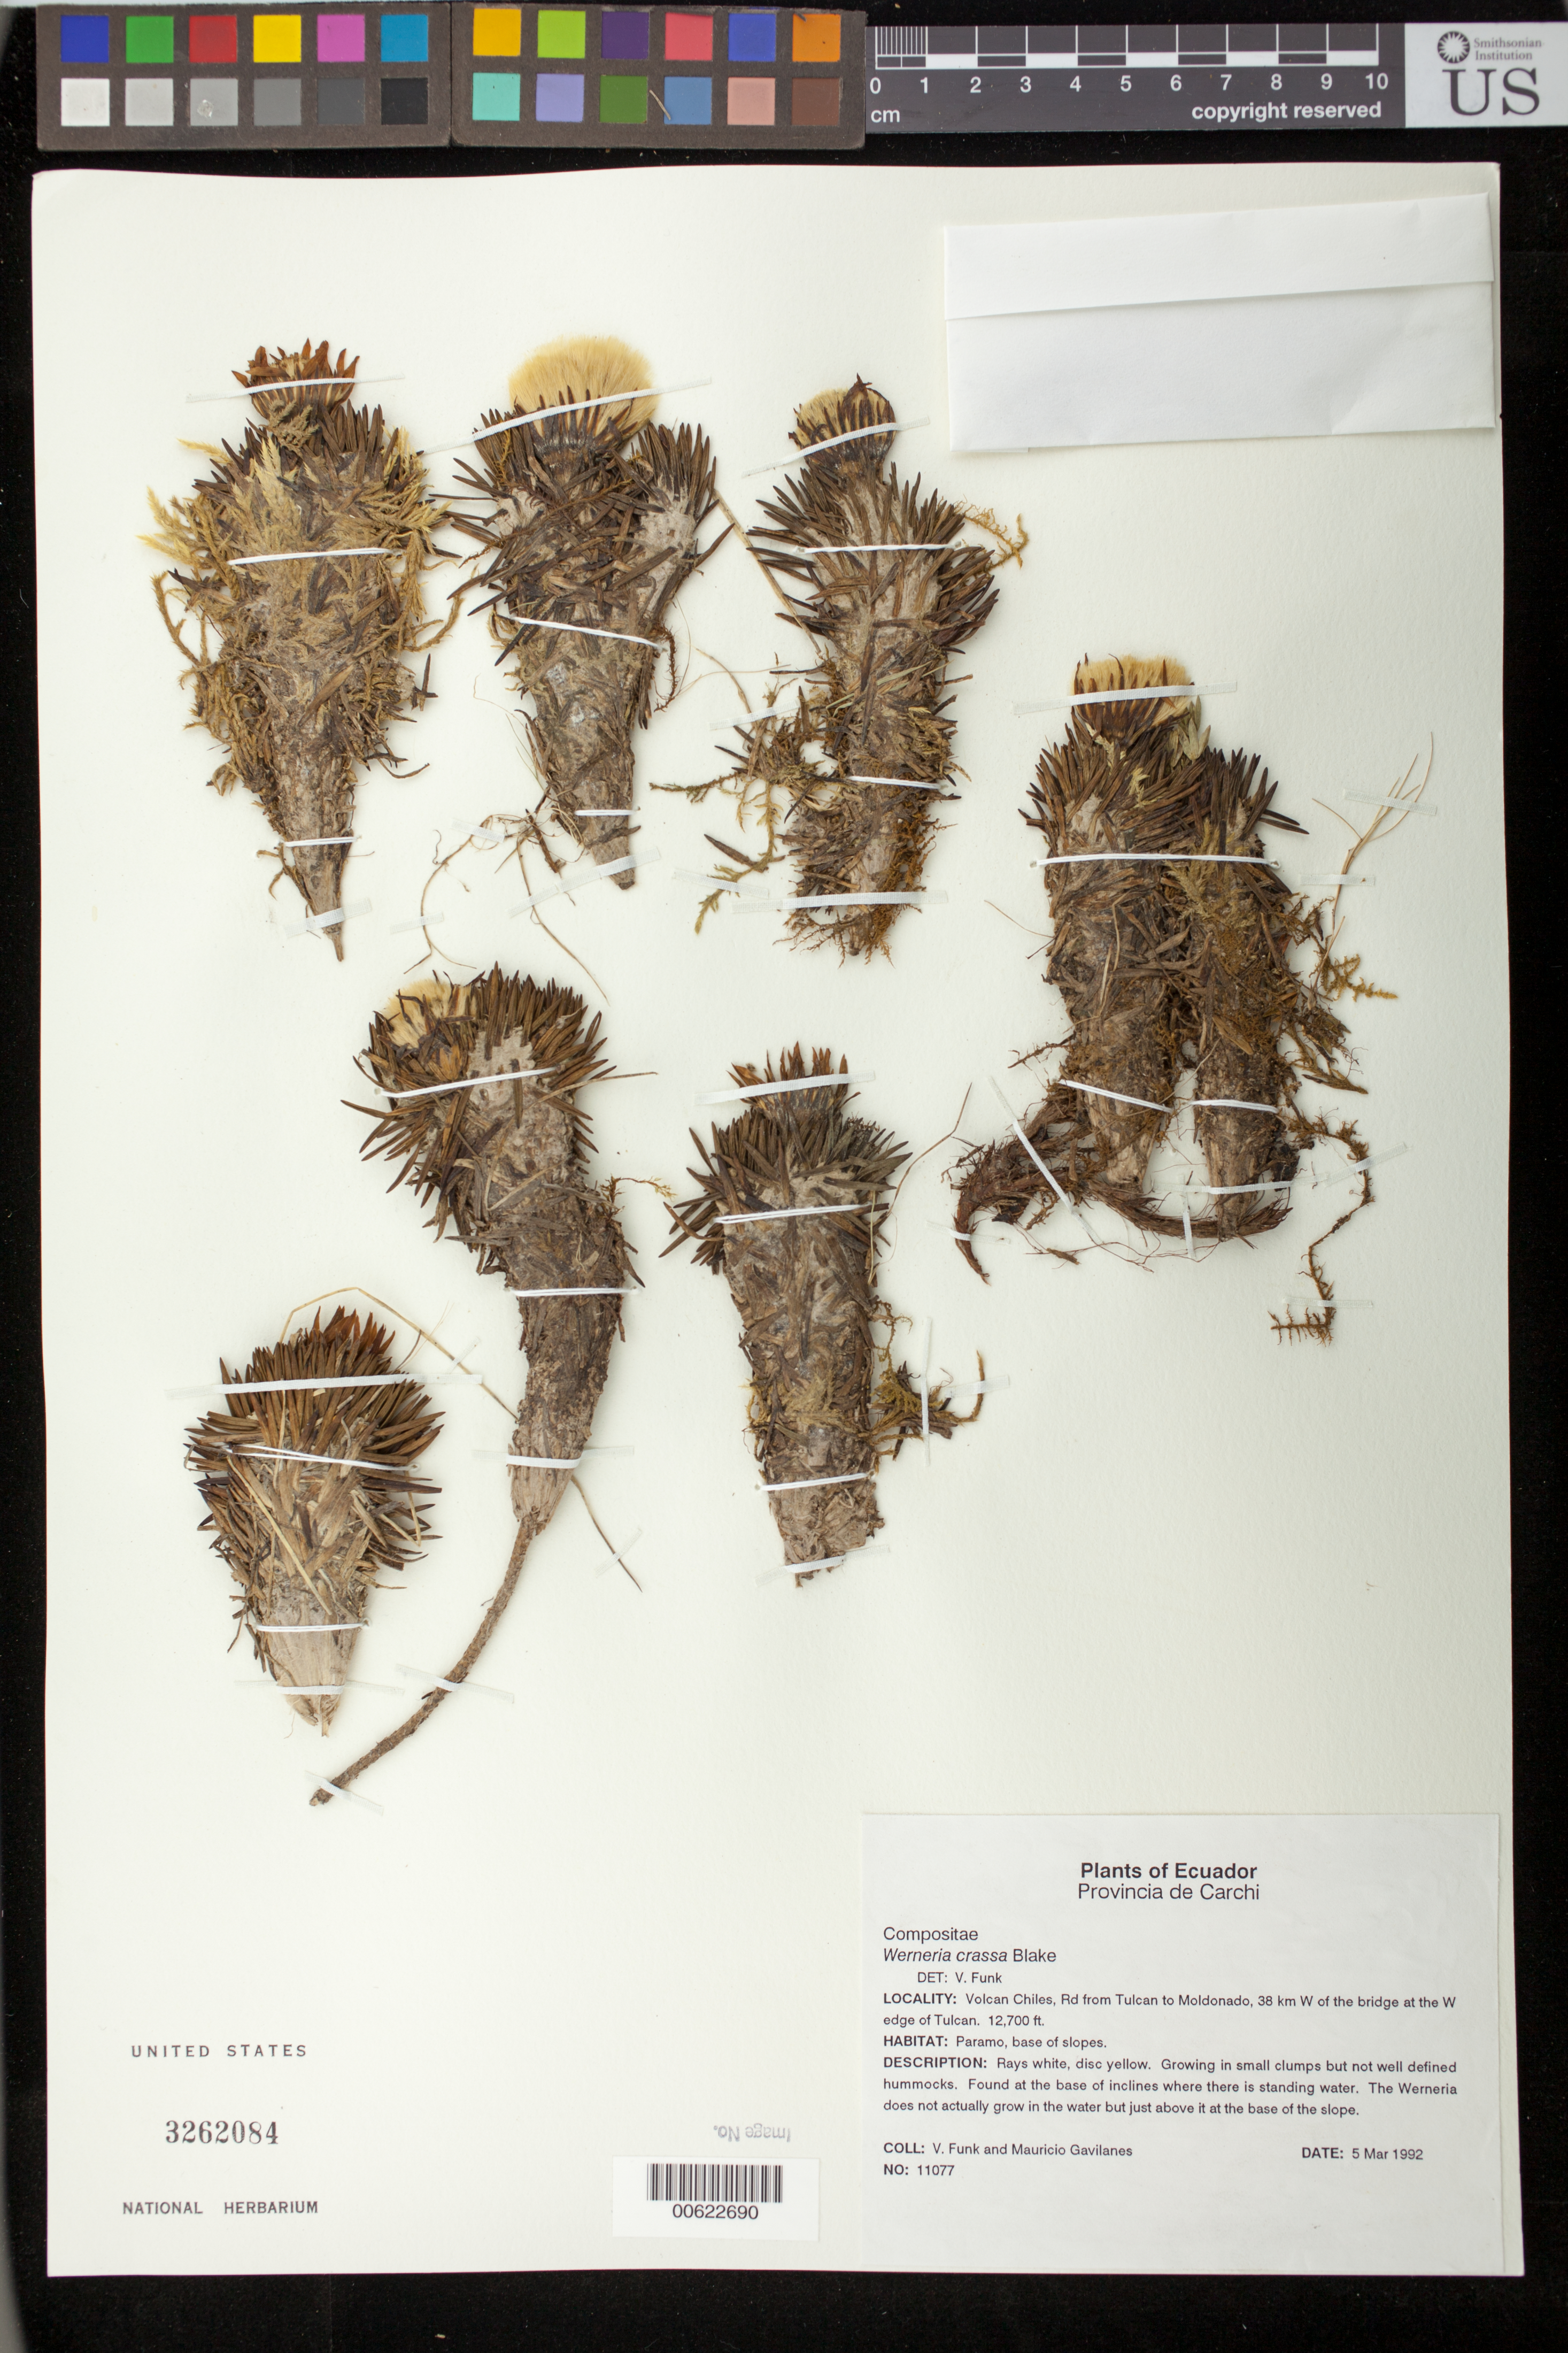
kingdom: Plantae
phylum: Tracheophyta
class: Magnoliopsida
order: Asterales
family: Asteraceae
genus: Xenophyllum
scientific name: Xenophyllum crassum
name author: (S.F. Blake) V.A. Funk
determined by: Funk, Vicki A., (BOT), Smithsonian Institution - National Museum of Natural History (UNITED STATES)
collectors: V. Funk & M. Gavilanes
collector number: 11077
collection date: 1992-03-05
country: Ecuador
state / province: Carchi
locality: Volcán Chiles, Rd from Tulcán to Moldonado, 38 km W of bridge at the W edge of Tulcan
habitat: Found at base of inclines where there is standing water, not in the water but at the base of the slope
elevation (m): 3871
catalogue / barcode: US 3262084